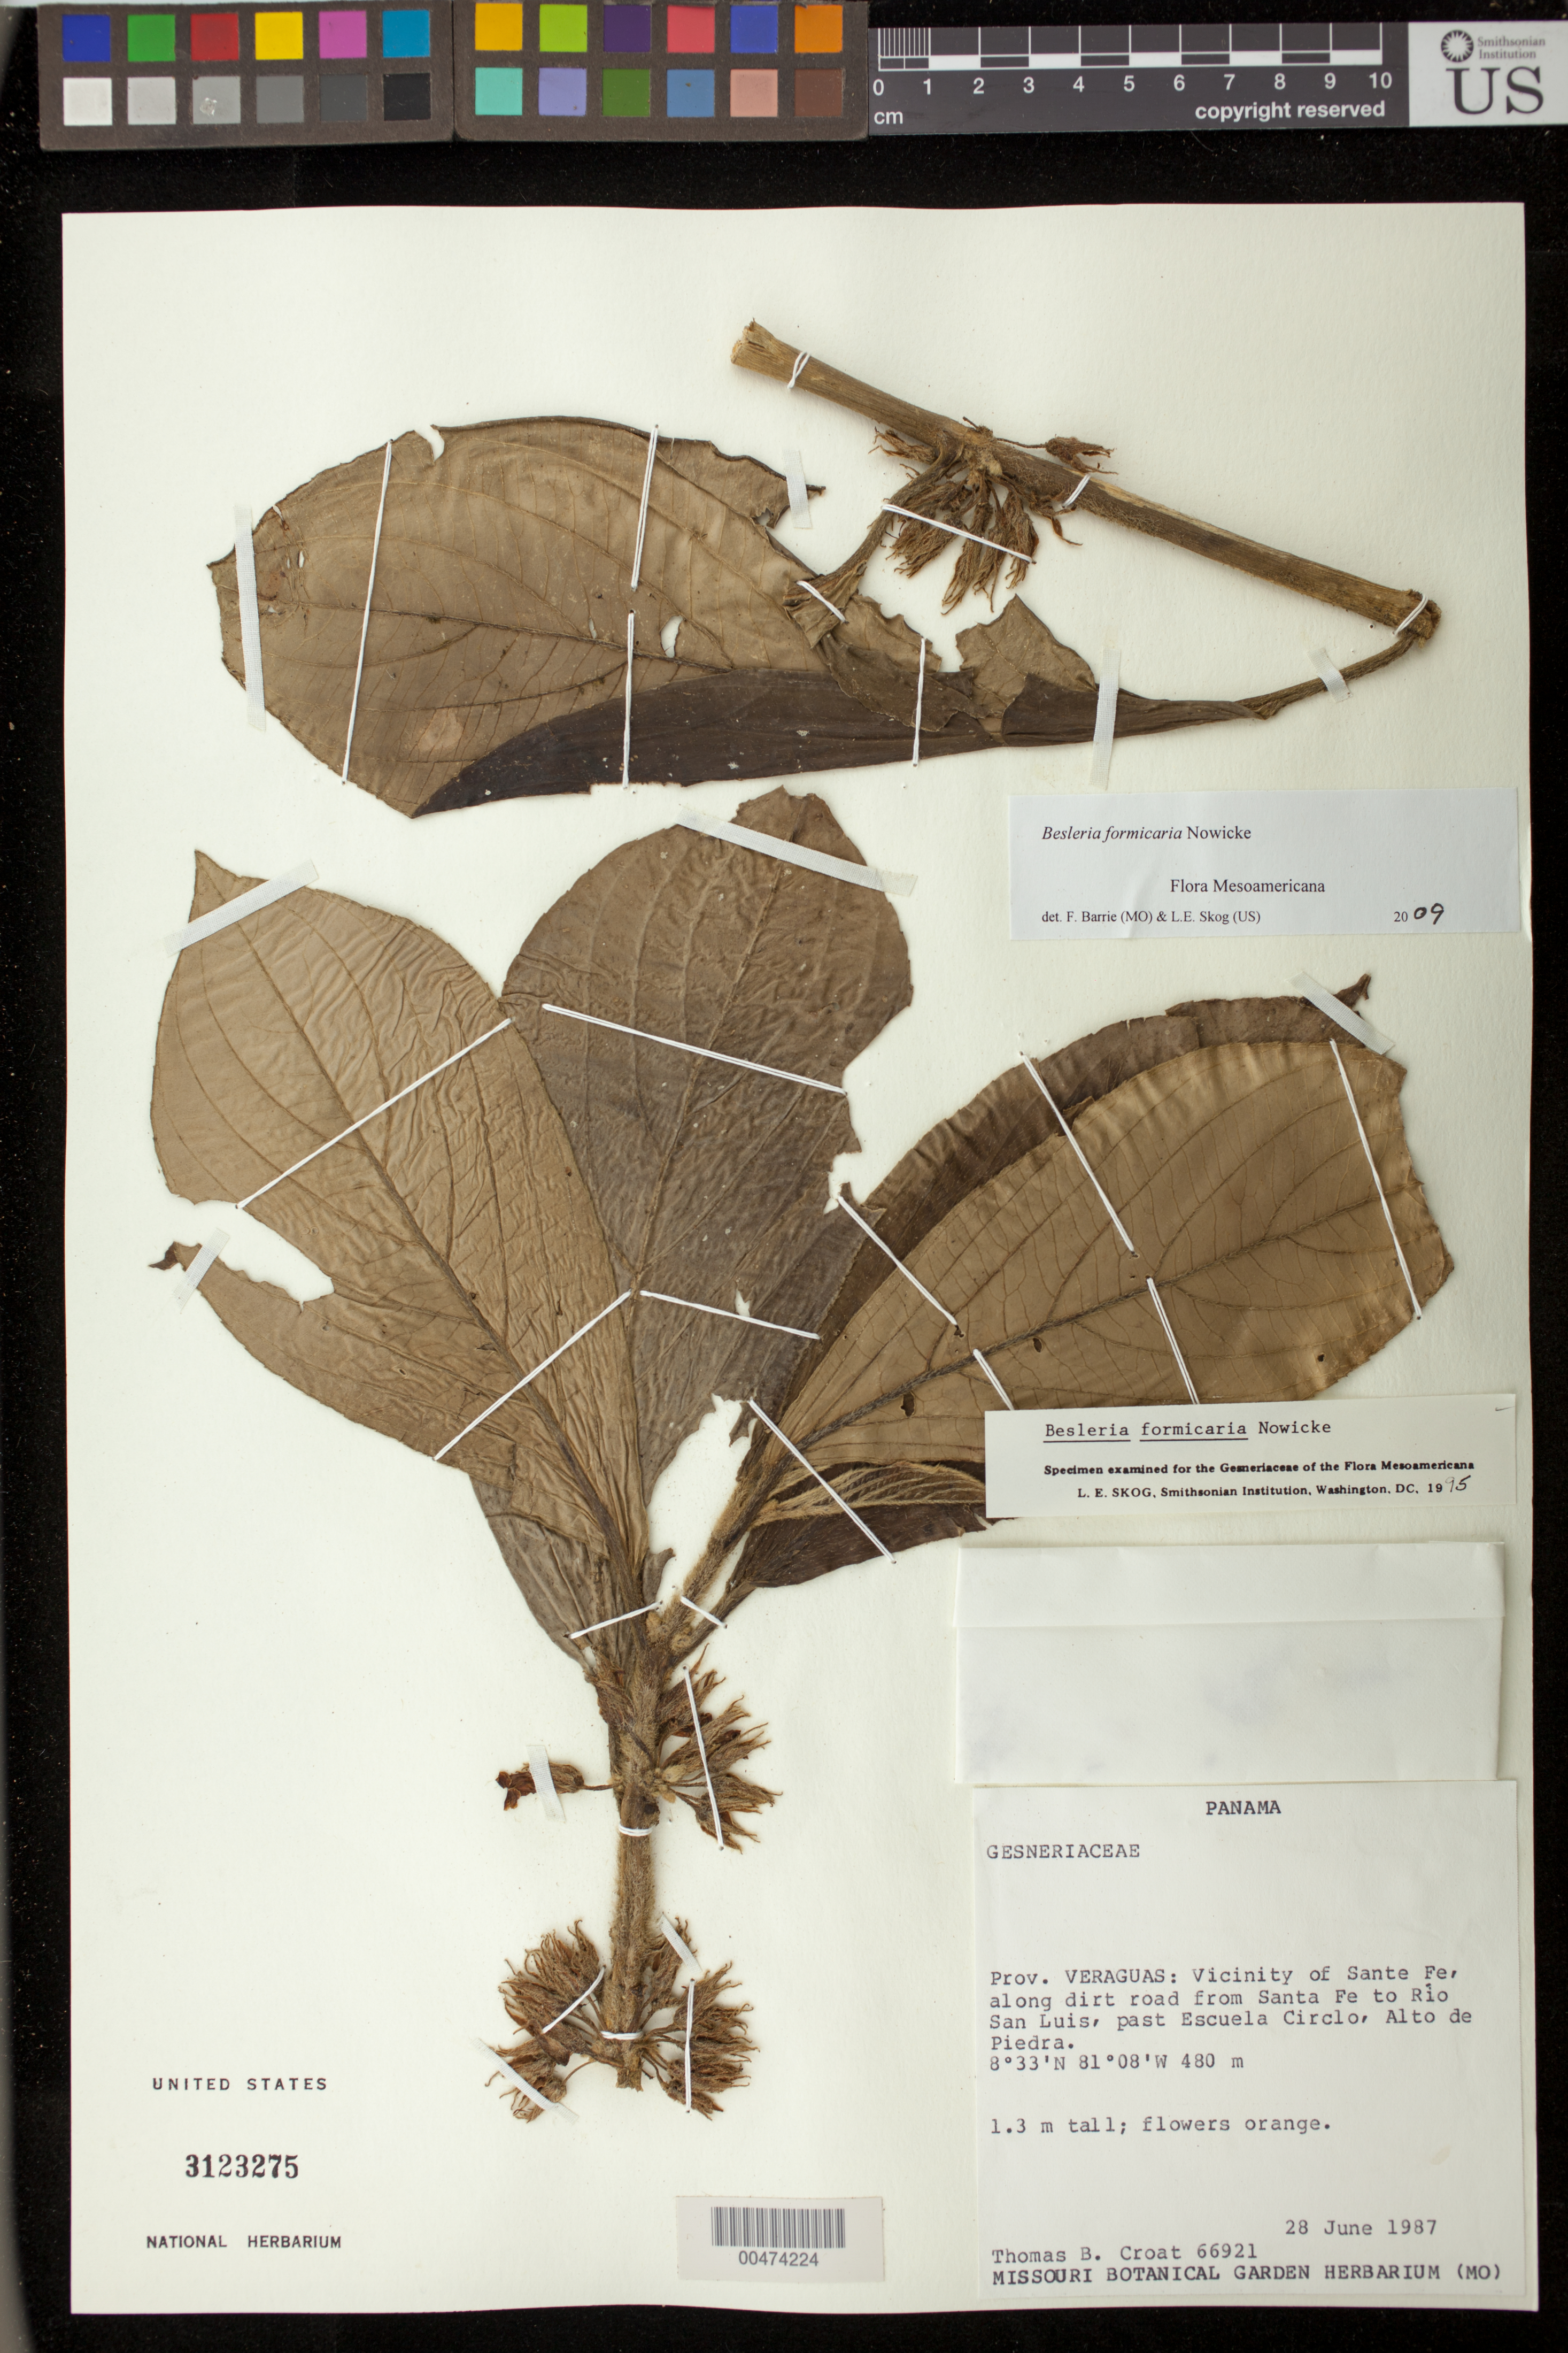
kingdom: Plantae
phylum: Tracheophyta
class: Magnoliopsida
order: Lamiales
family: Gesneriaceae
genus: Besleria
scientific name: Besleria formicaria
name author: Nowicke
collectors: T. B. Croat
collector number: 66921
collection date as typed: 28 Jun 1987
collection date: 1987-06-28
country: Panama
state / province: Veraguas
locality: Sante Fe to Rio San Luis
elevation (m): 480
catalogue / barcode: US 3123275